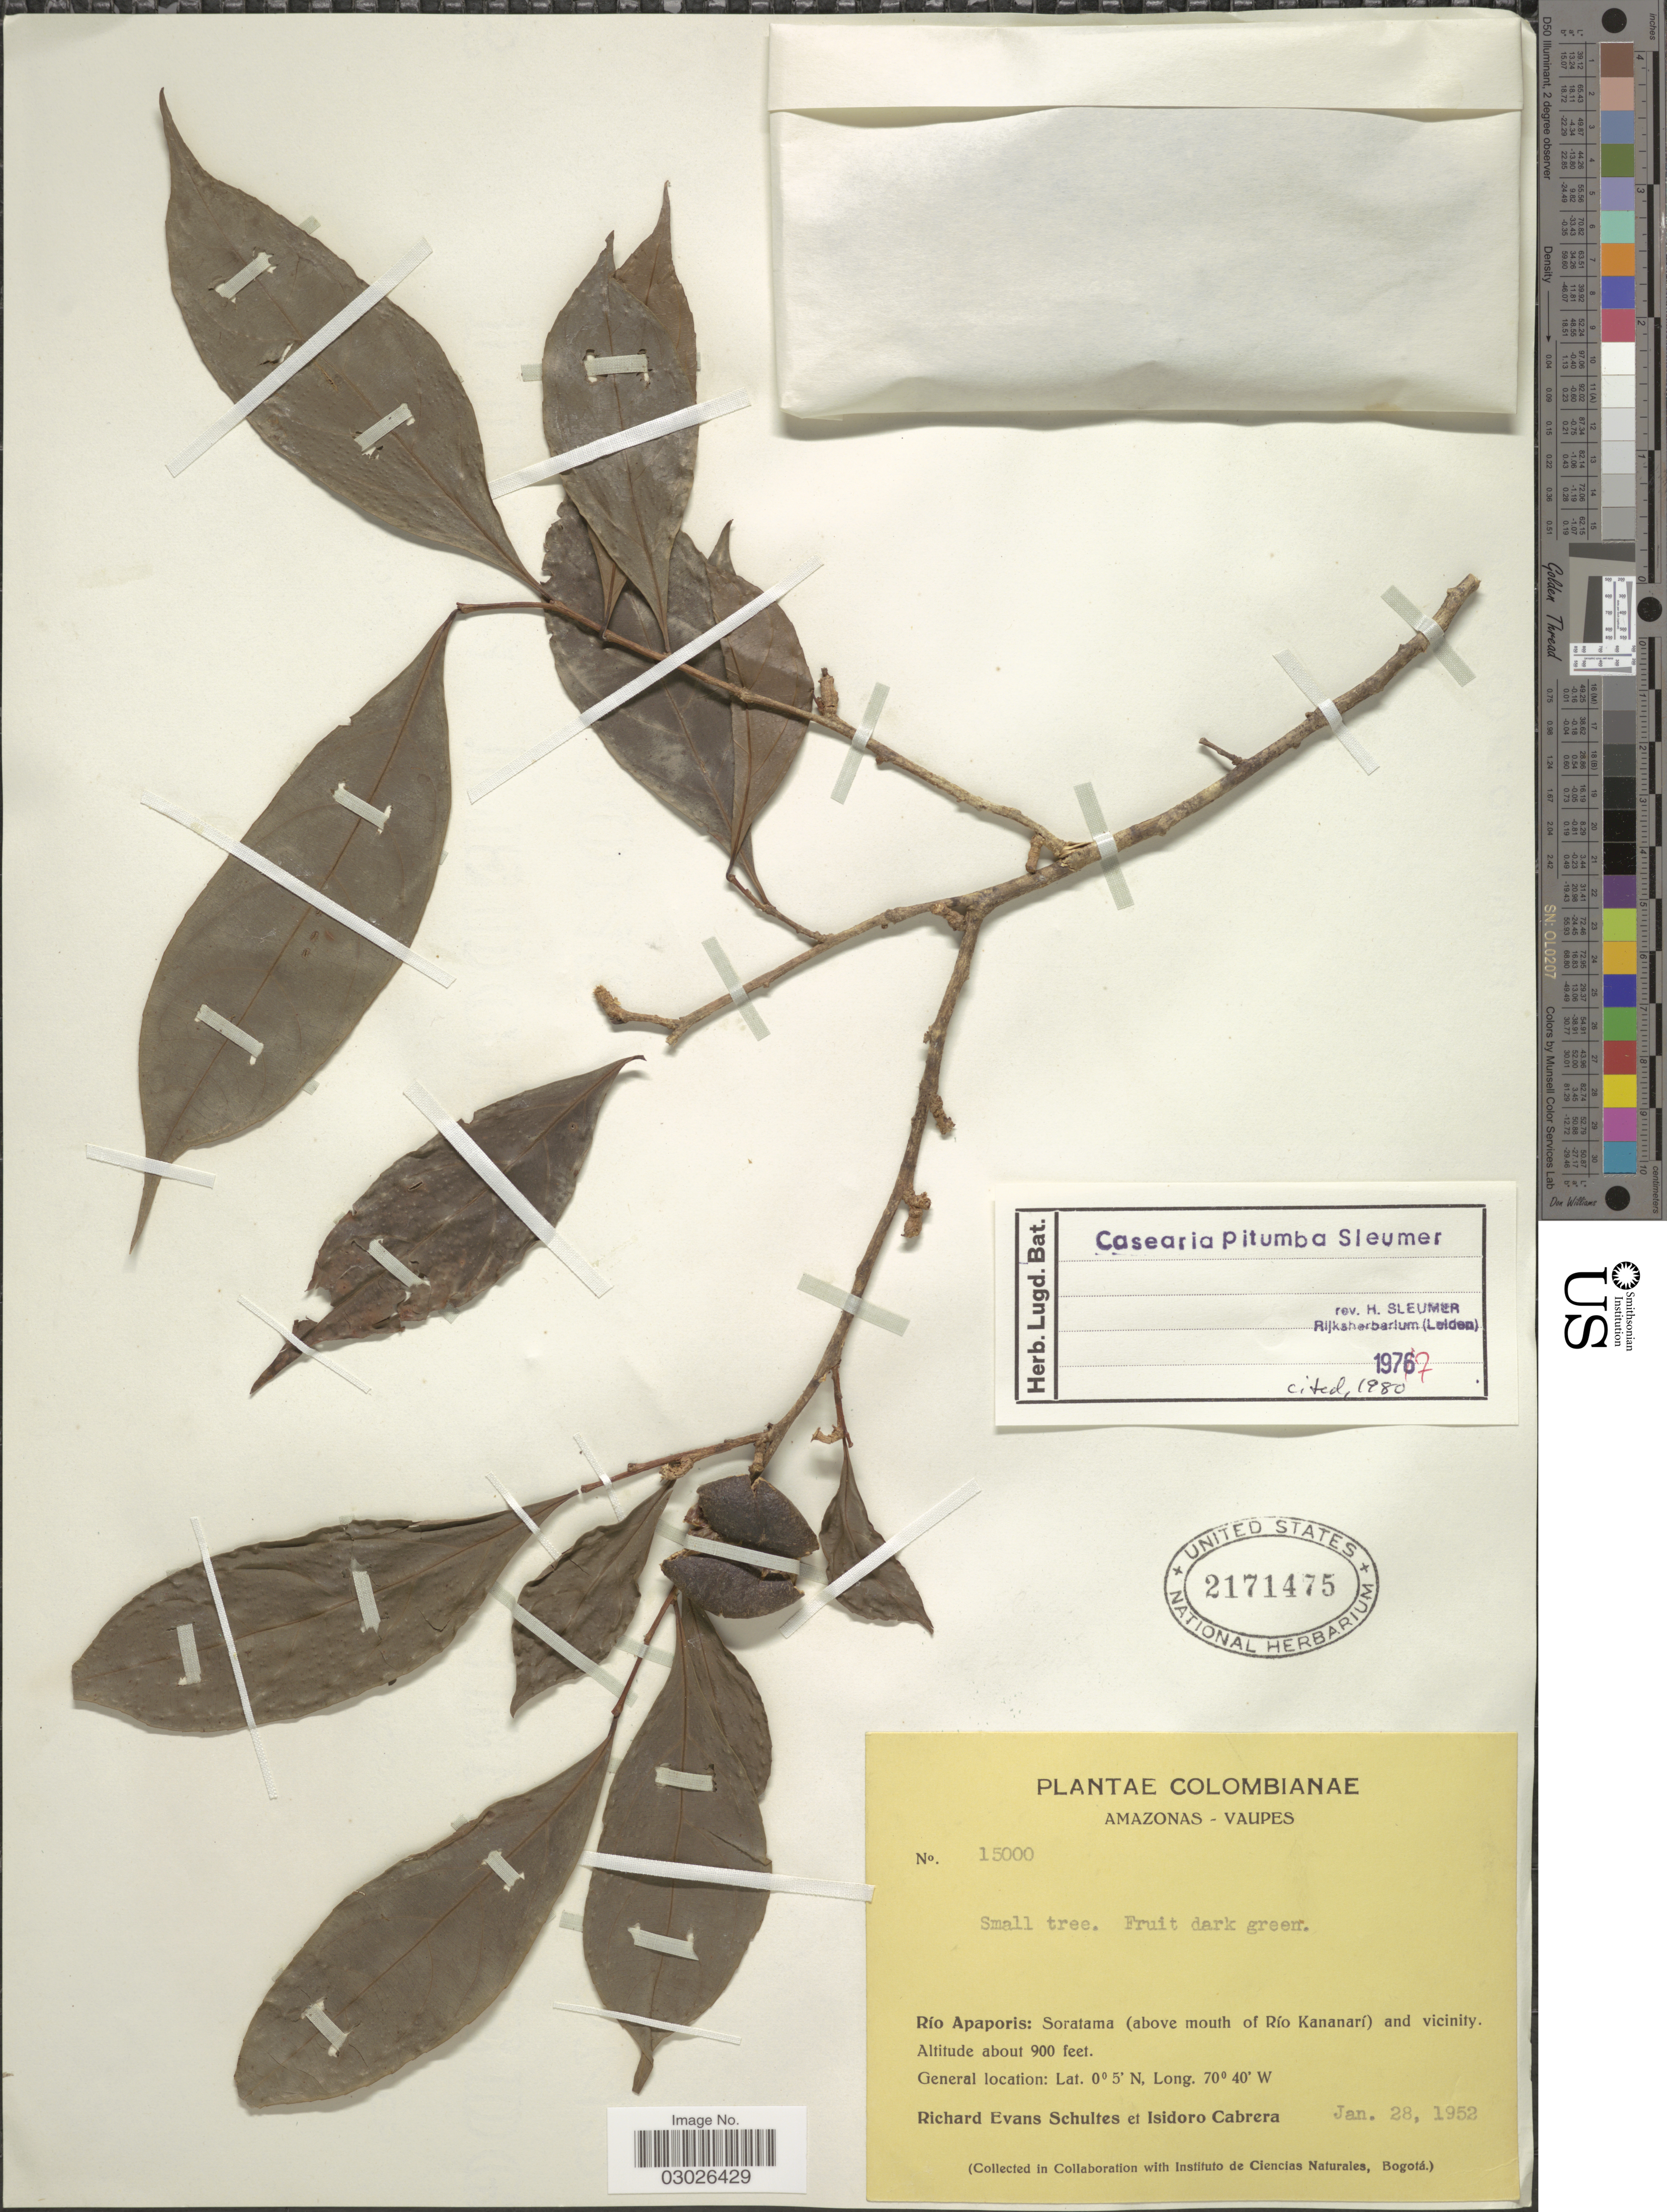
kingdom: Plantae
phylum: Tracheophyta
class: Magnoliopsida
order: Malpighiales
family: Salicaceae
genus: Casearia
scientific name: Casearia pitumba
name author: Sleumer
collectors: R. E. Schultes & I. Cabrera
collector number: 15000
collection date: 1952-01-28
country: Colombia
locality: Amazonas-Vaupes. Río Apaporis: Soratama (above mouth of Río Kananarí) and vicinity.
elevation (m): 274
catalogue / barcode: US 2171475